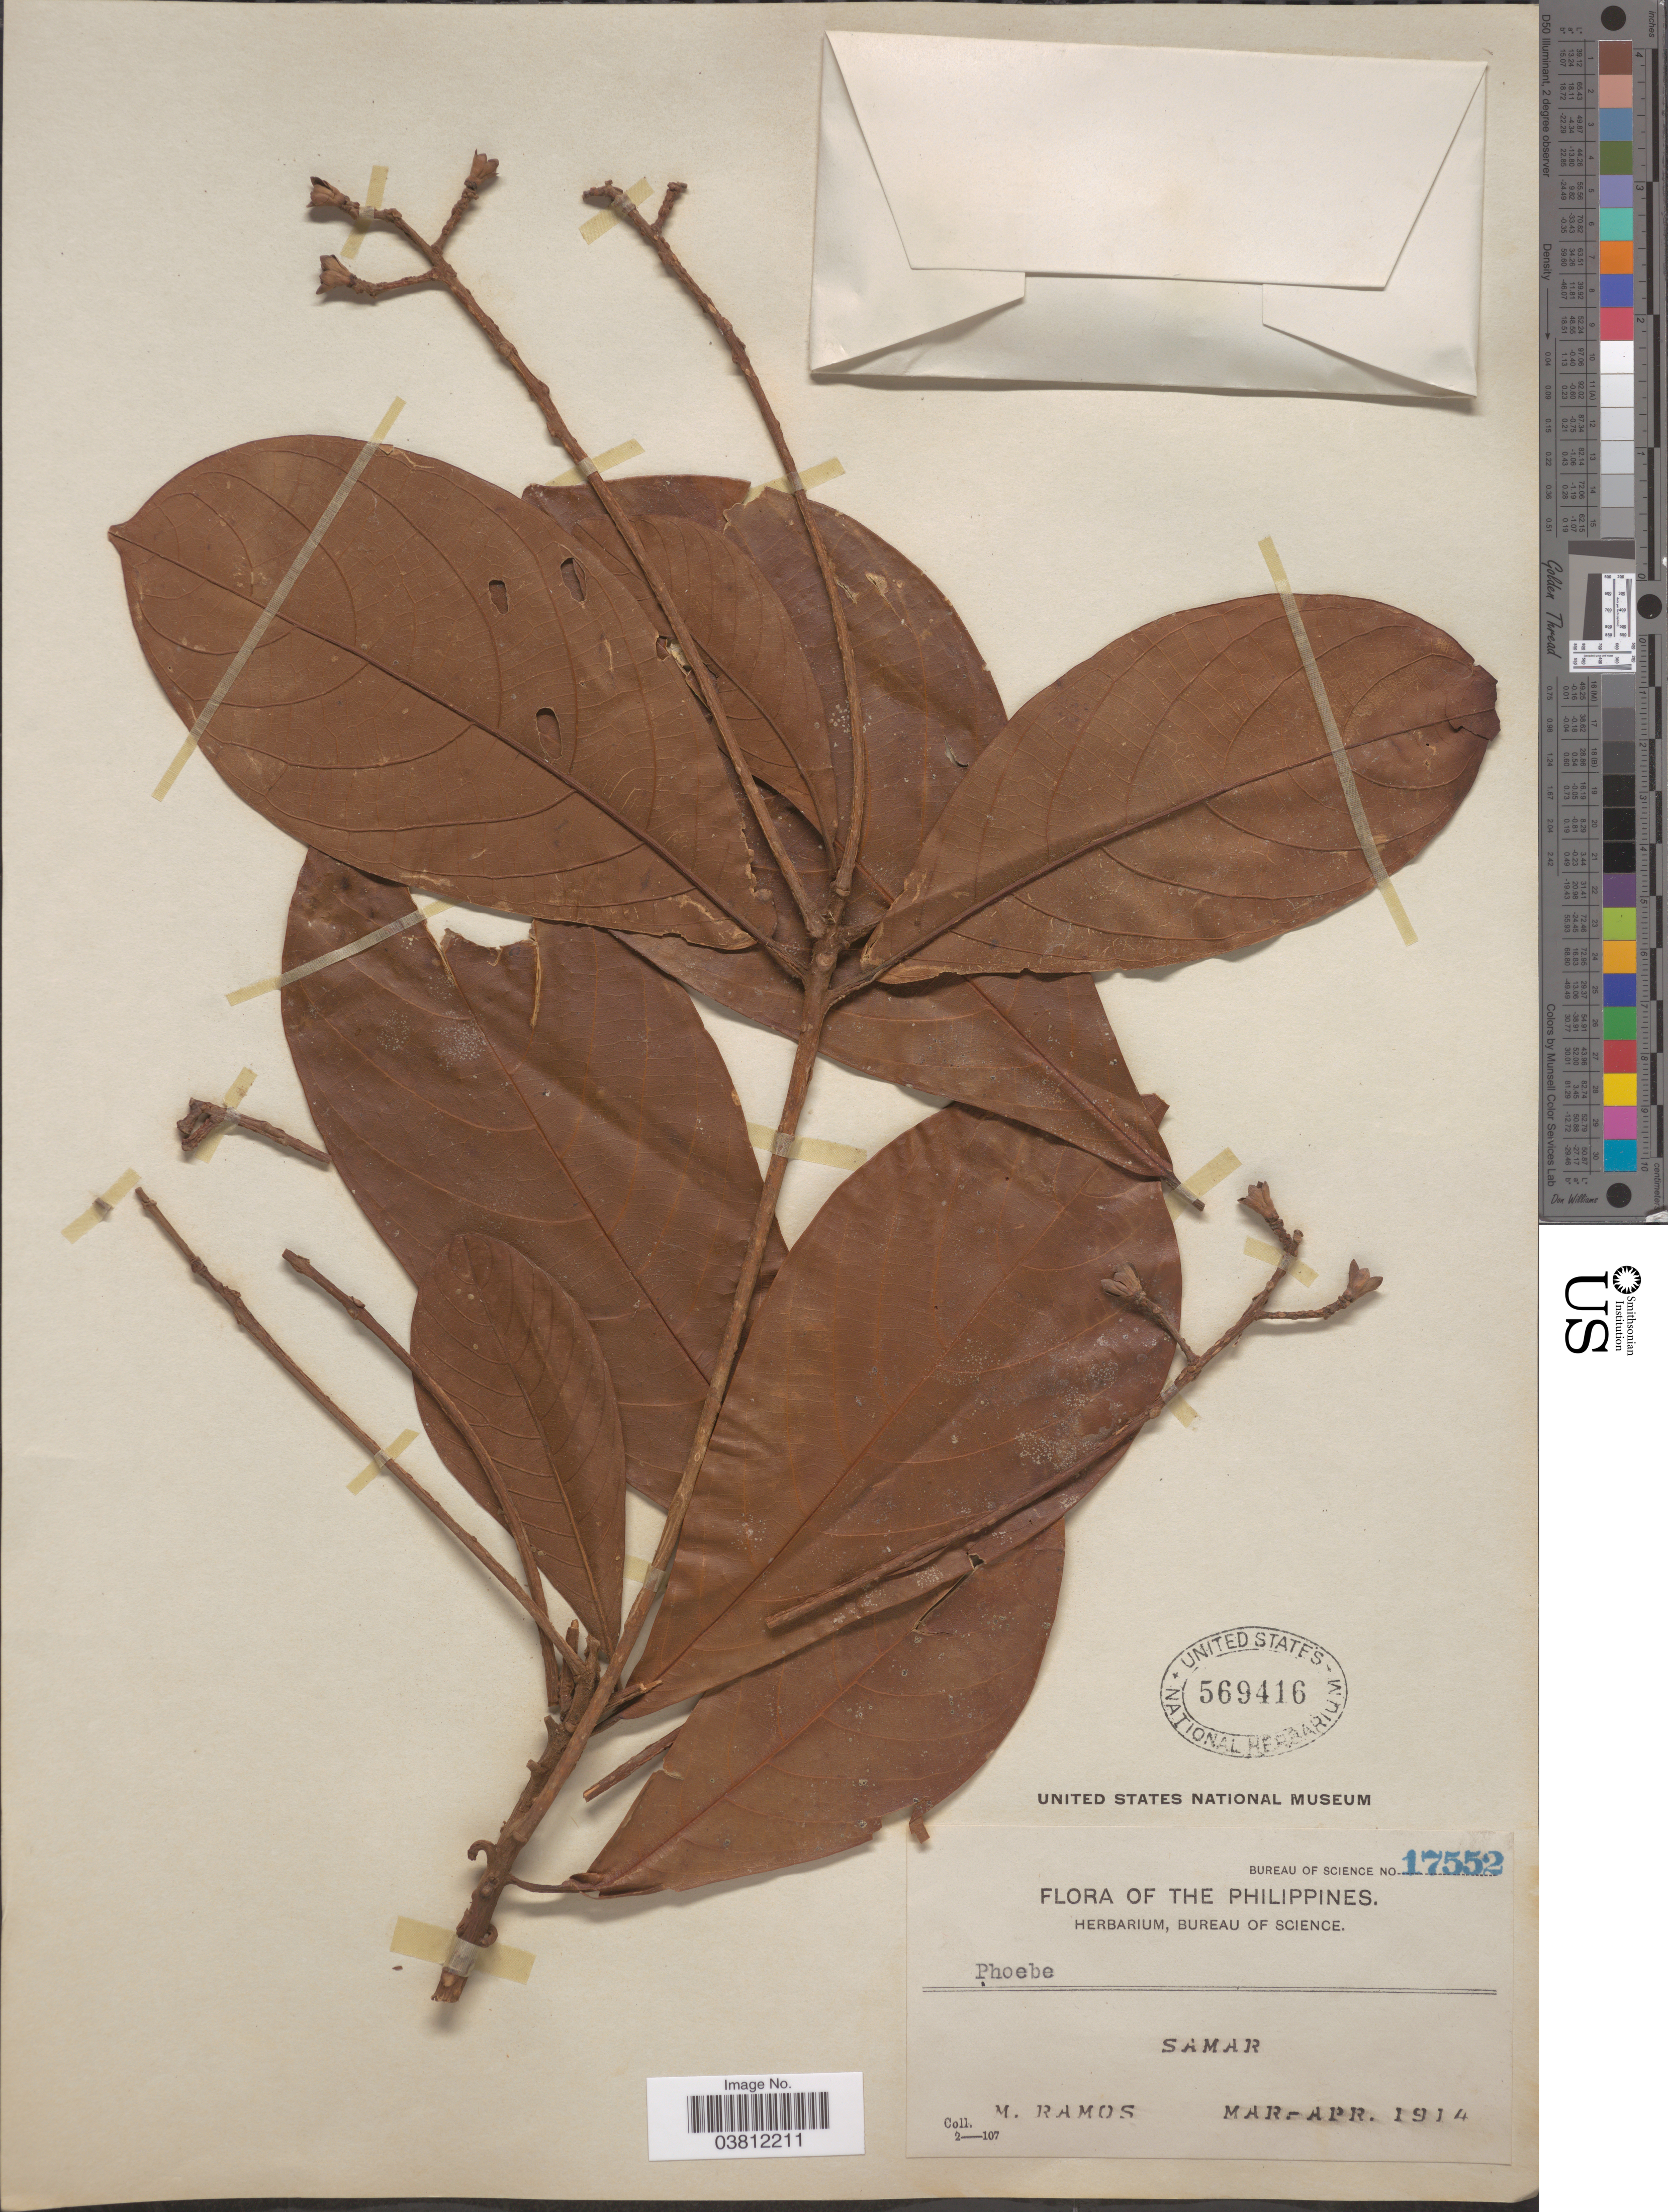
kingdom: Plantae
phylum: Tracheophyta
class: Magnoliopsida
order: Laurales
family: Lauraceae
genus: Phoebe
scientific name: Phoebe sp.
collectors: M. Ramos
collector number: Bureau of Science 17552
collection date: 1914-03/1914-04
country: Philippines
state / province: Eastern Visayas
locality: Samar.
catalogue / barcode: US 569416